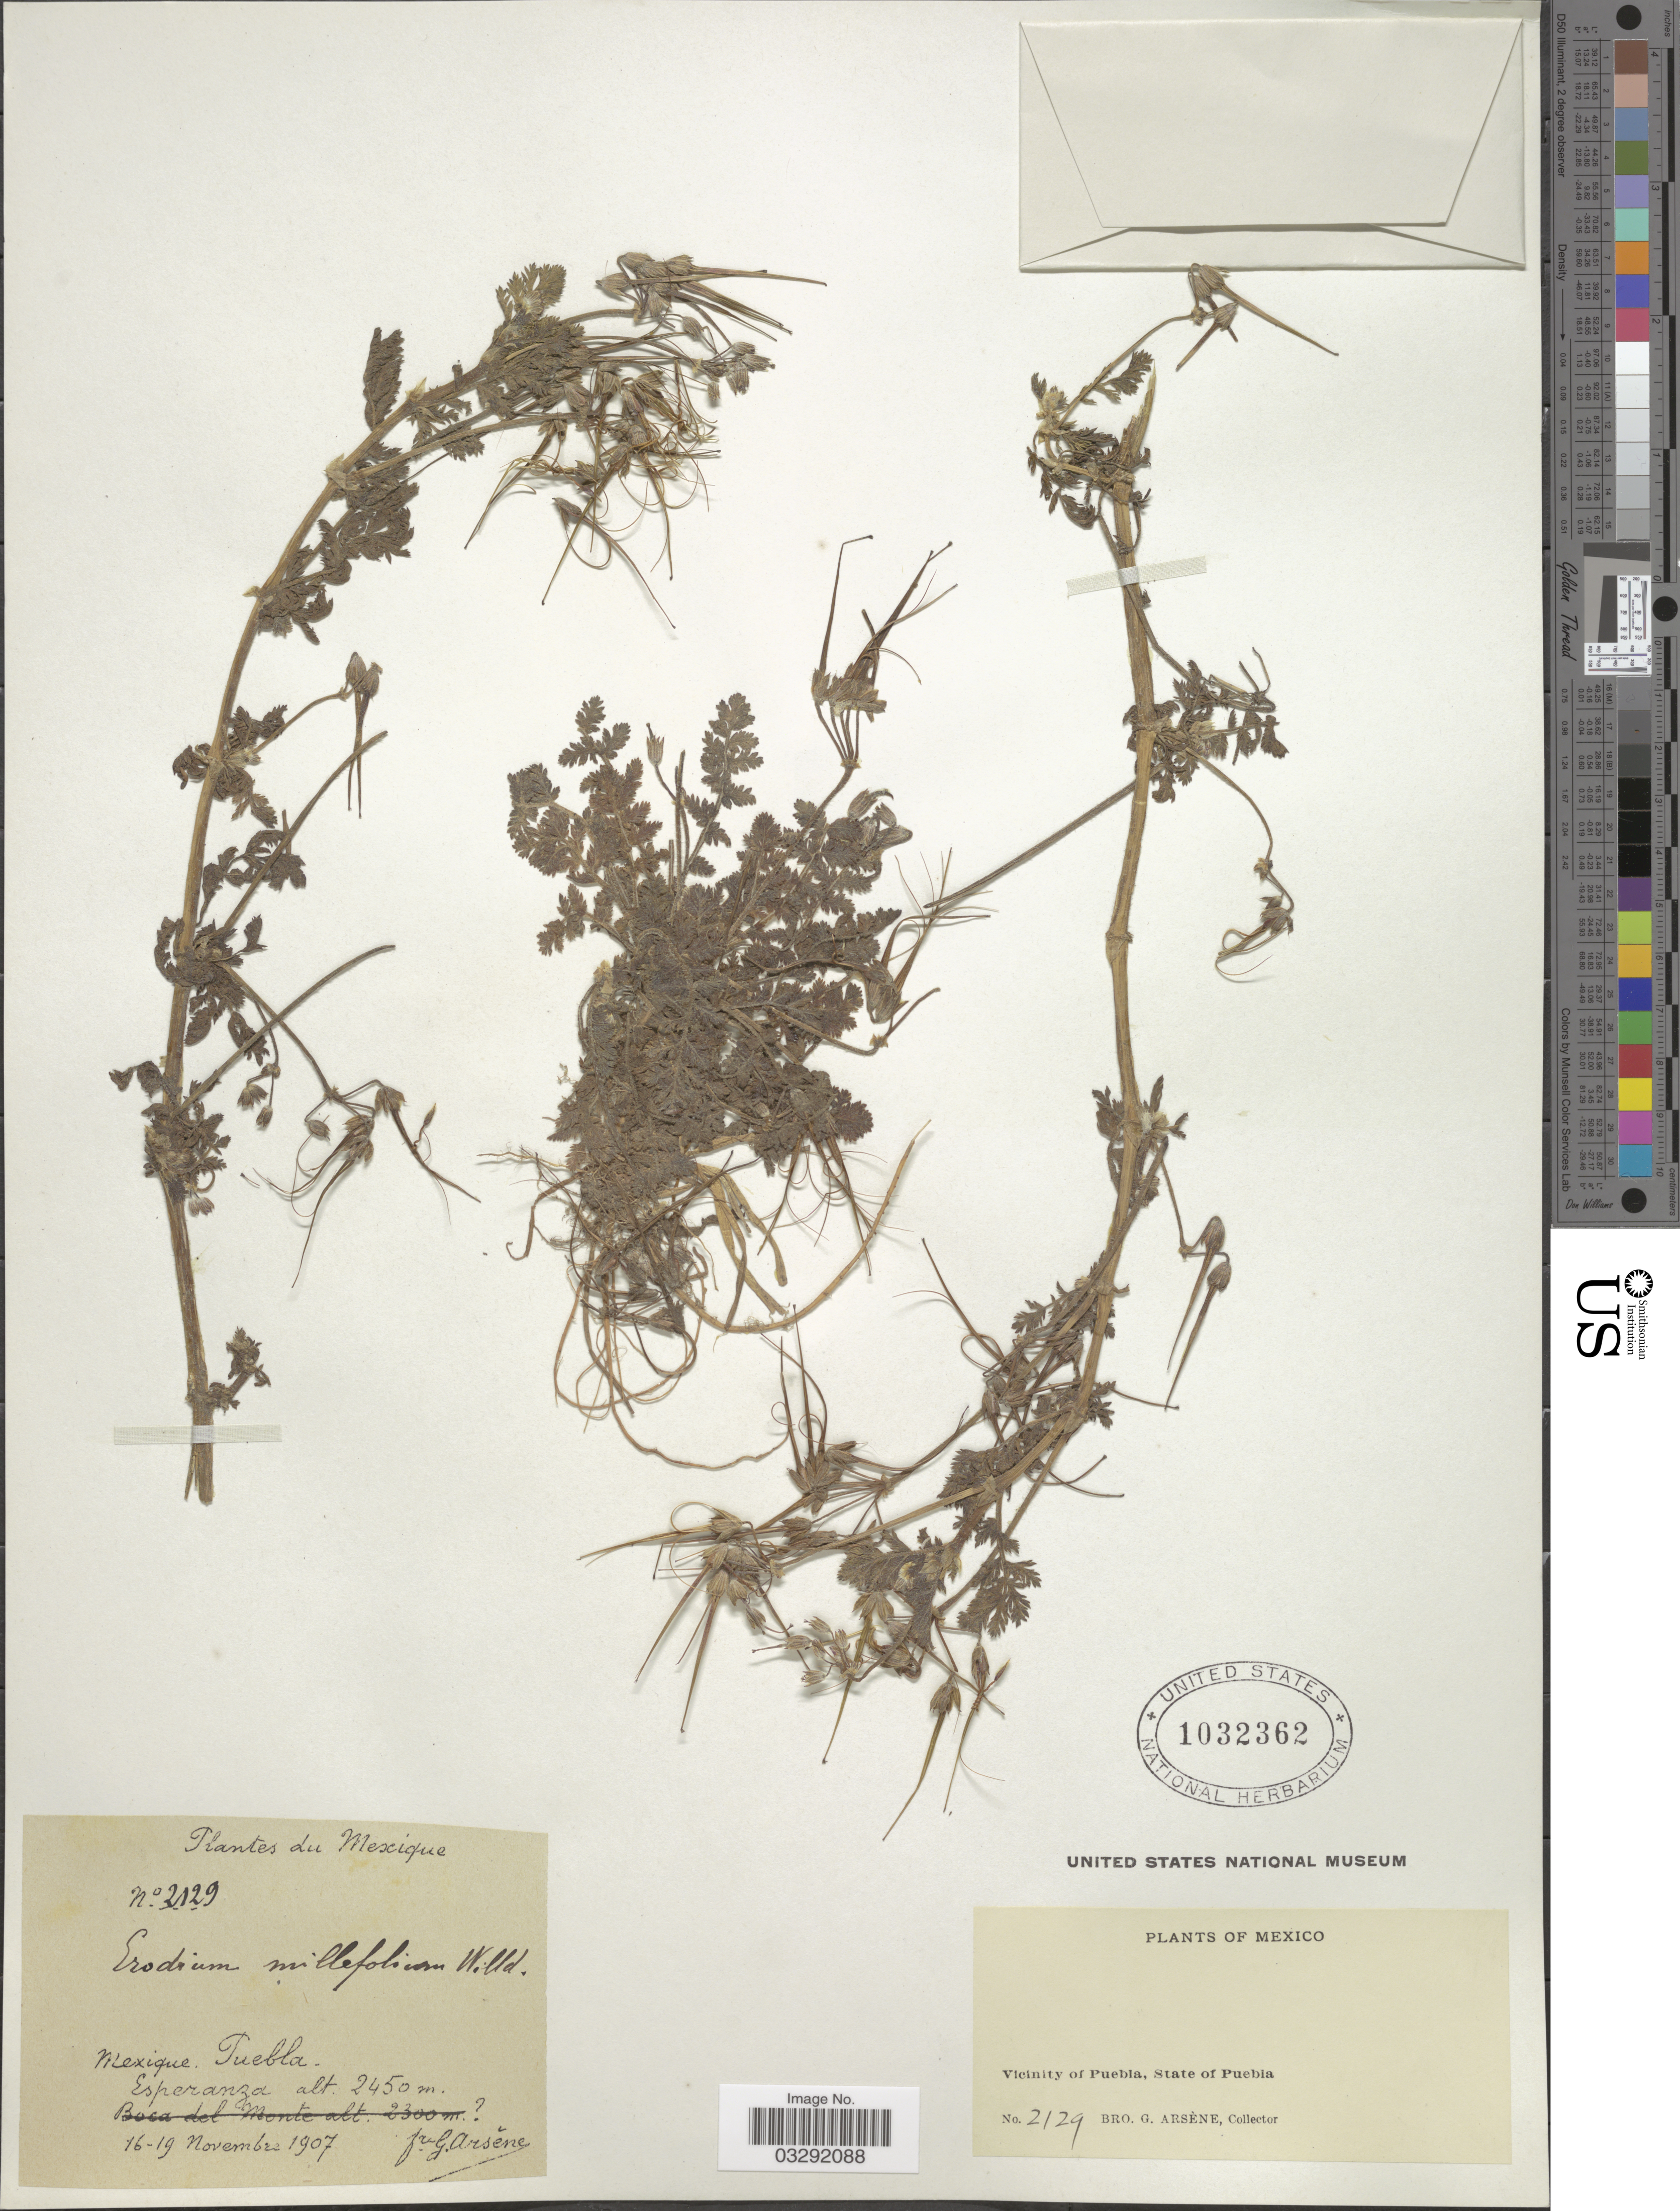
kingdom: Plantae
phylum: Tracheophyta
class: Magnoliopsida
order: Geraniales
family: Geraniaceae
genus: Erodium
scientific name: Erodium cicutarium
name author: (L.) L'Hér.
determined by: Strong, Mark T., (BOT), Smithsonian Institution - National Museum of Natural History (UNITED STATES)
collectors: Bro. G. Arsène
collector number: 2129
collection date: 1907-11-16/1907-11-19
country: Mexico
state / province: Puebla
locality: Vicinity of Puebla. Esperanza.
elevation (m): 2450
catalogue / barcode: US 1032362